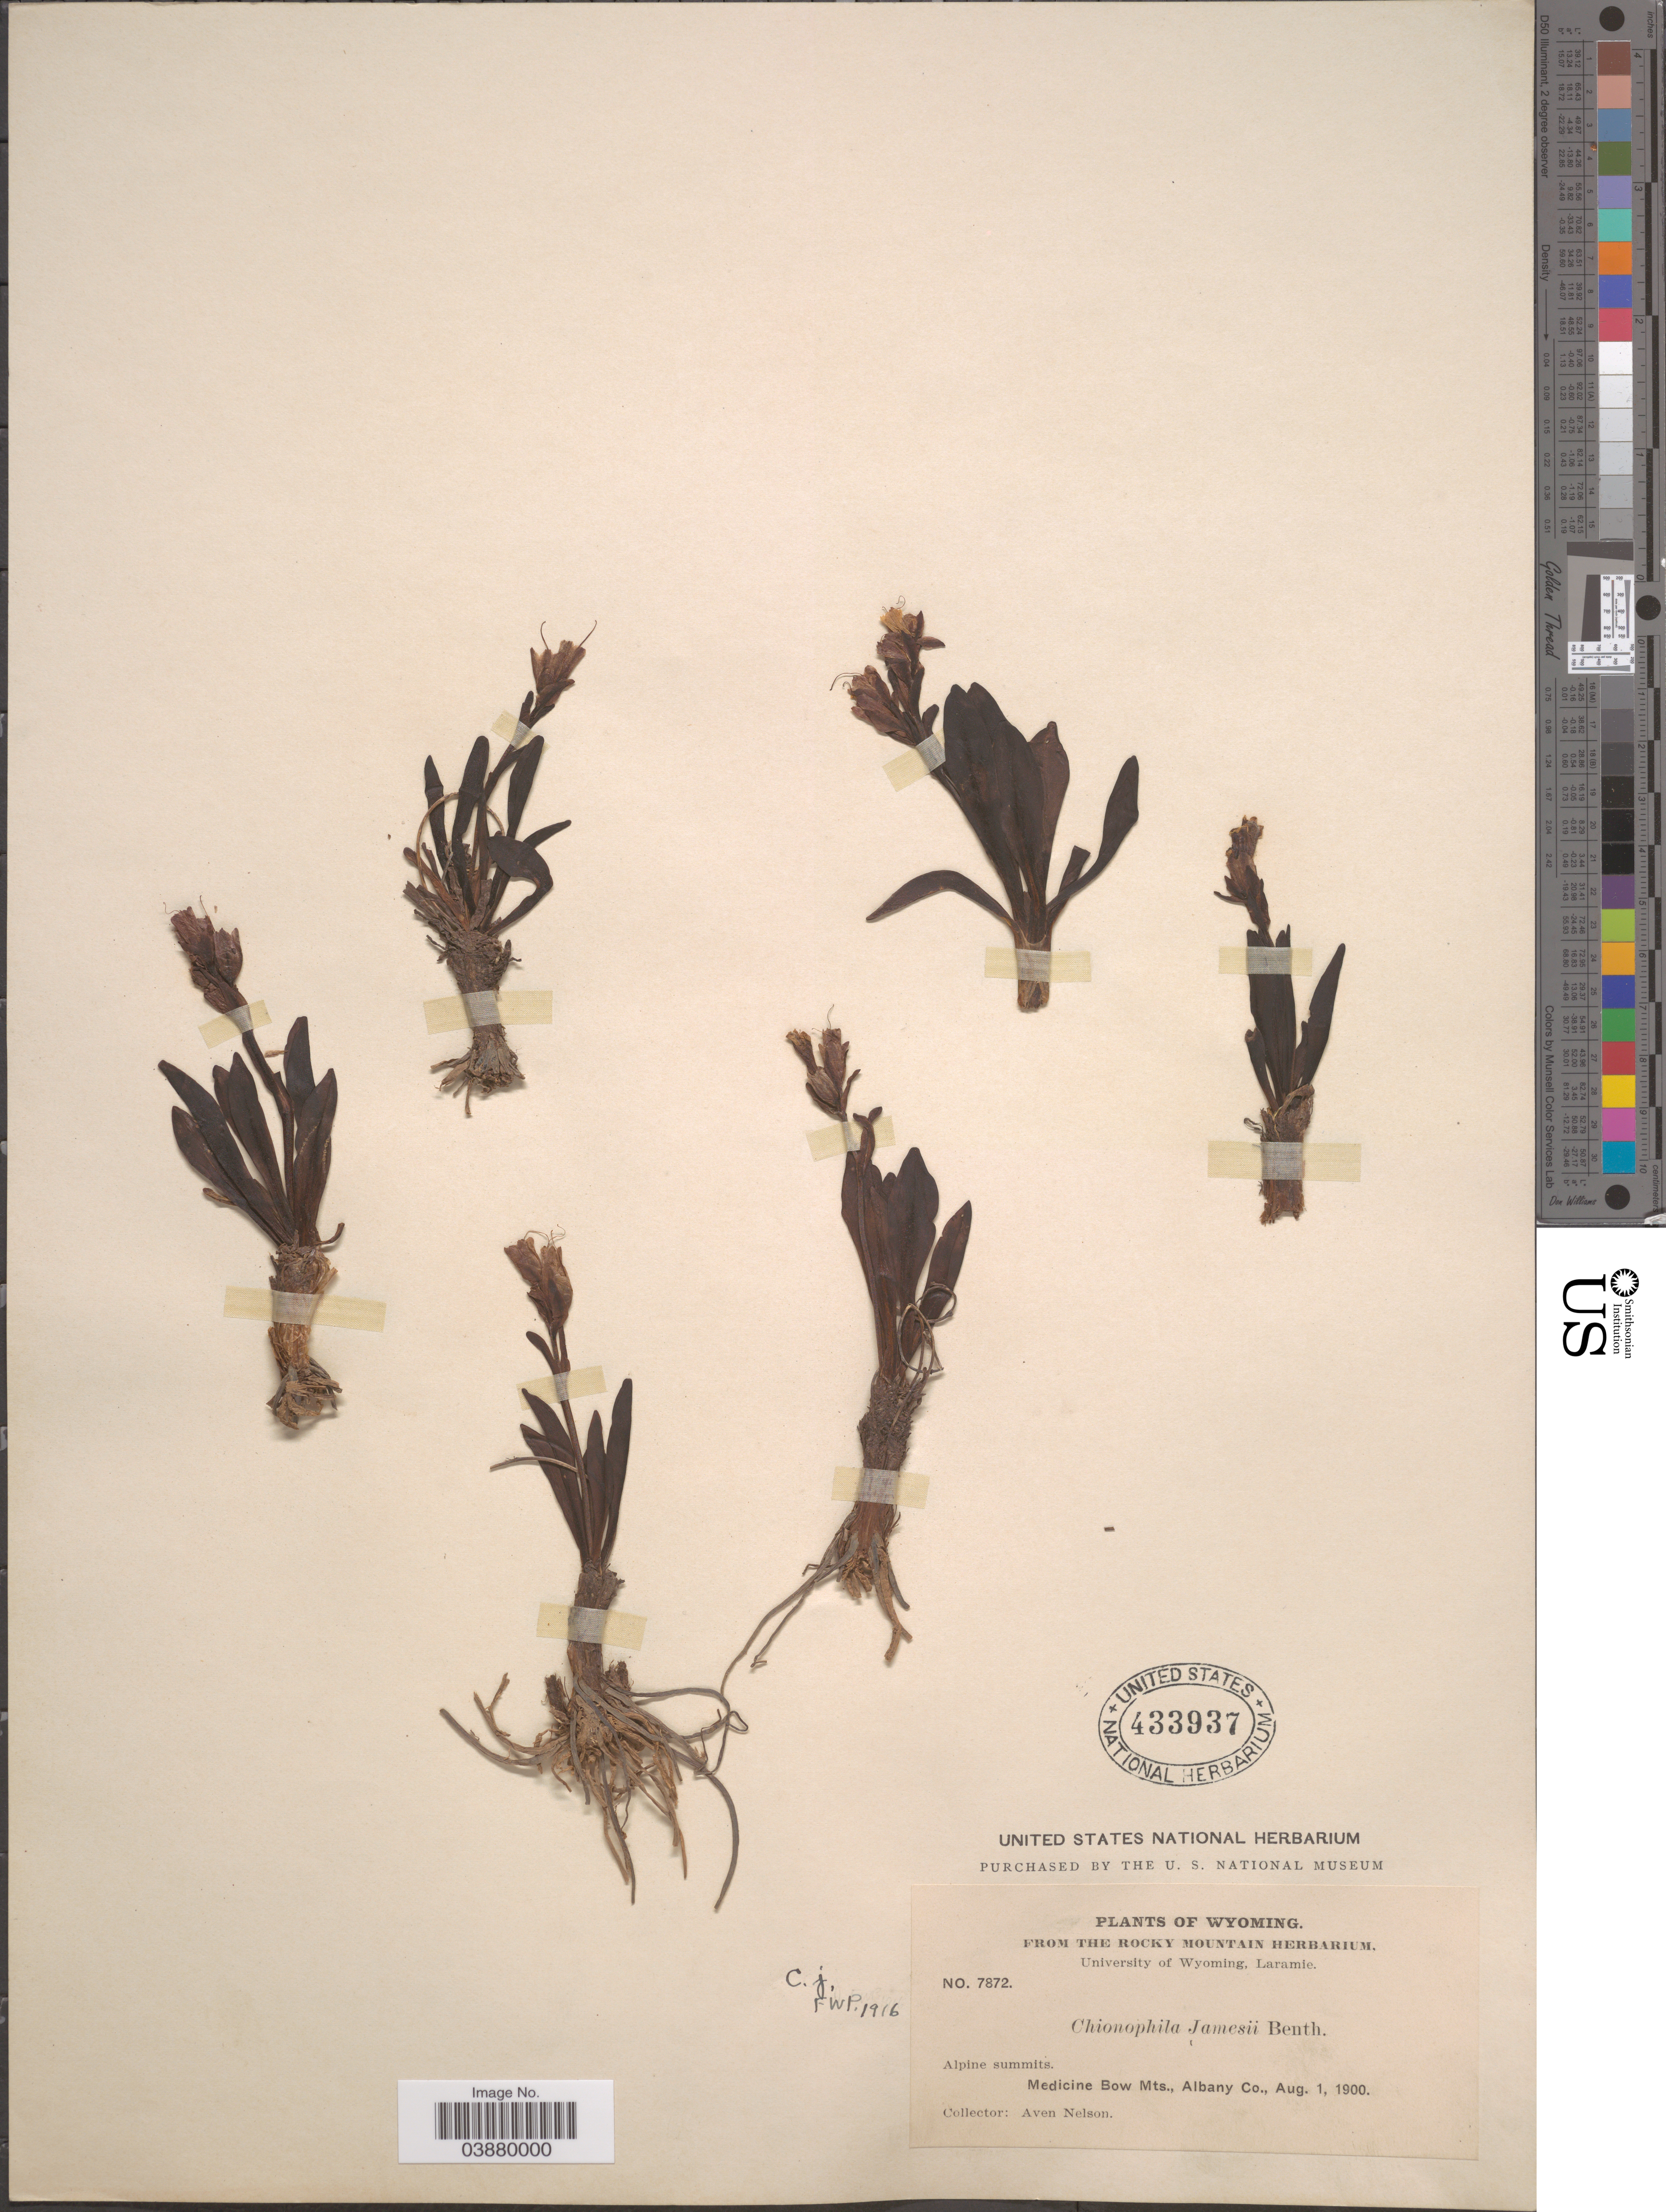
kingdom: Plantae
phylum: Tracheophyta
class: Magnoliopsida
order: Lamiales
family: Plantaginaceae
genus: Chionophila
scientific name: Chionophila jamesii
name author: Benth.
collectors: A. Nelson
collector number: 7872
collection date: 1900-08-01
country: United States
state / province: Wyoming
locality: Alpine summits. Medicine Bow Mts., Albany Co.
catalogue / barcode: US 433937